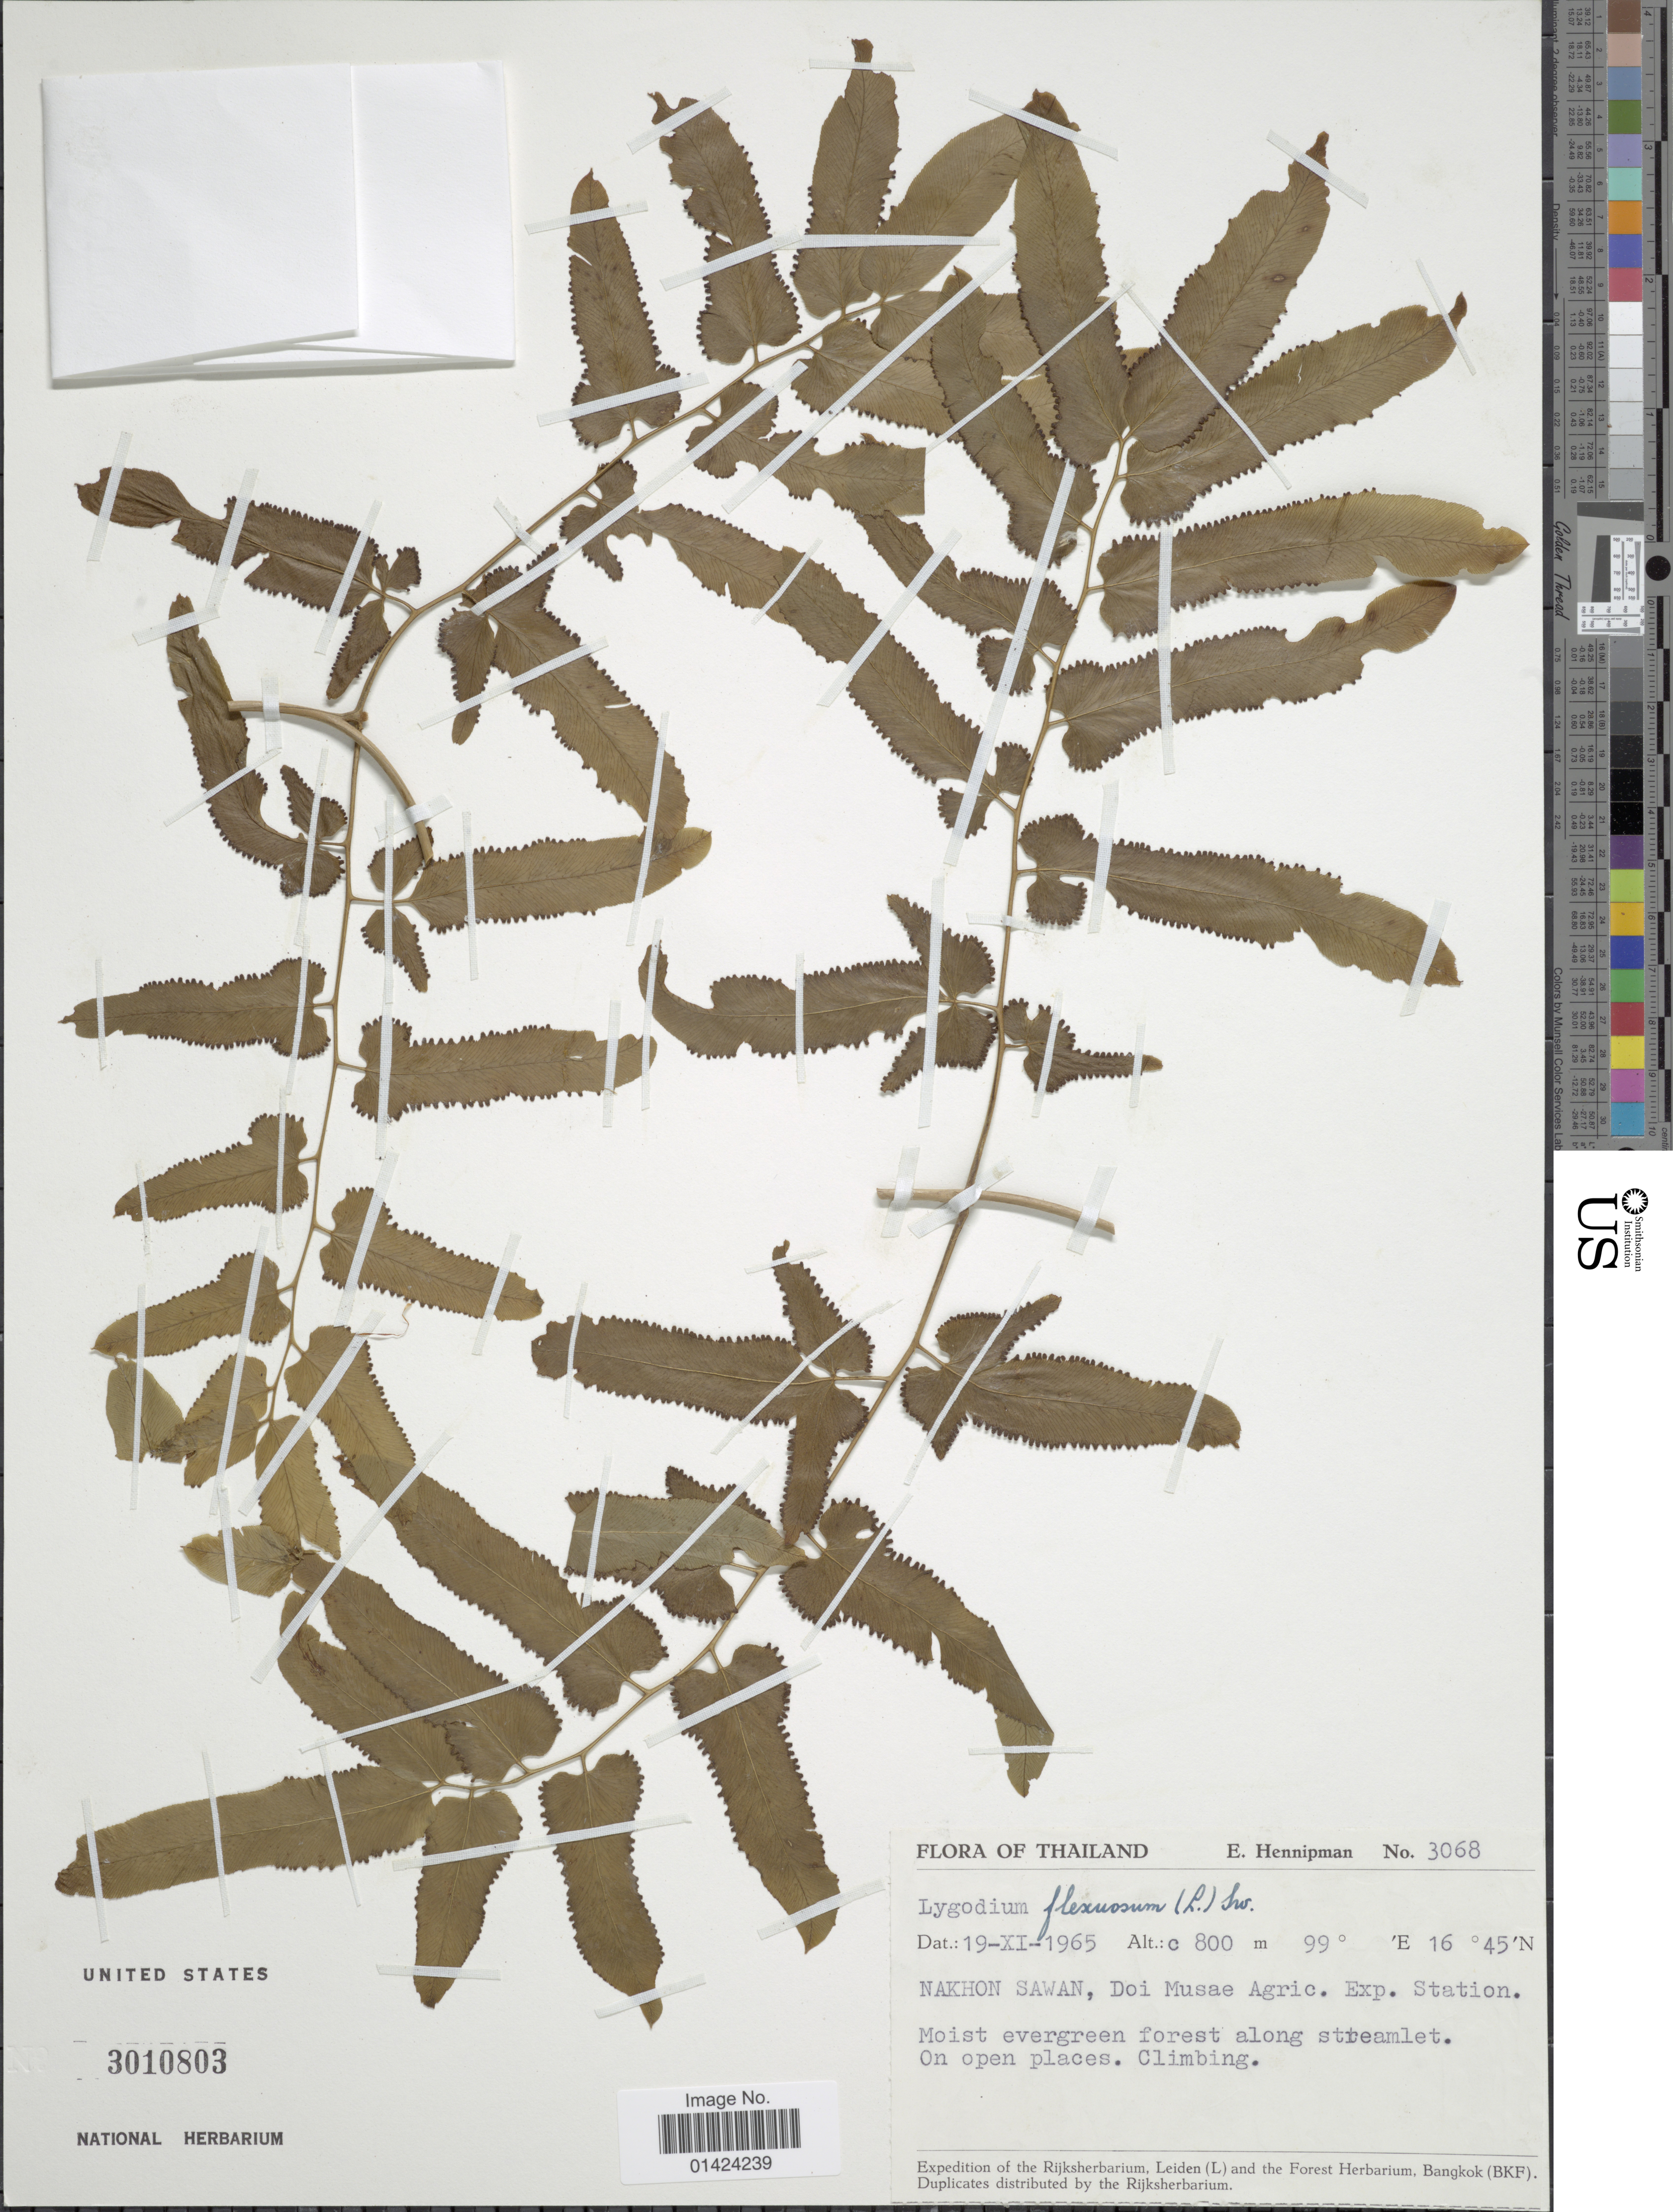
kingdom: Plantae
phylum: Tracheophyta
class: Polypodiopsida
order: Schizaeales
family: Lygodiaceae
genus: Lygodium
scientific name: Lygodium flexuosum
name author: Sw.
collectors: E. Hennipman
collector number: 3068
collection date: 1965-11-19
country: Thailand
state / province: Nakhon Sawan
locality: Doi Musae Agric. Exp. Station.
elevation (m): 800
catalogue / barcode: US 3010803